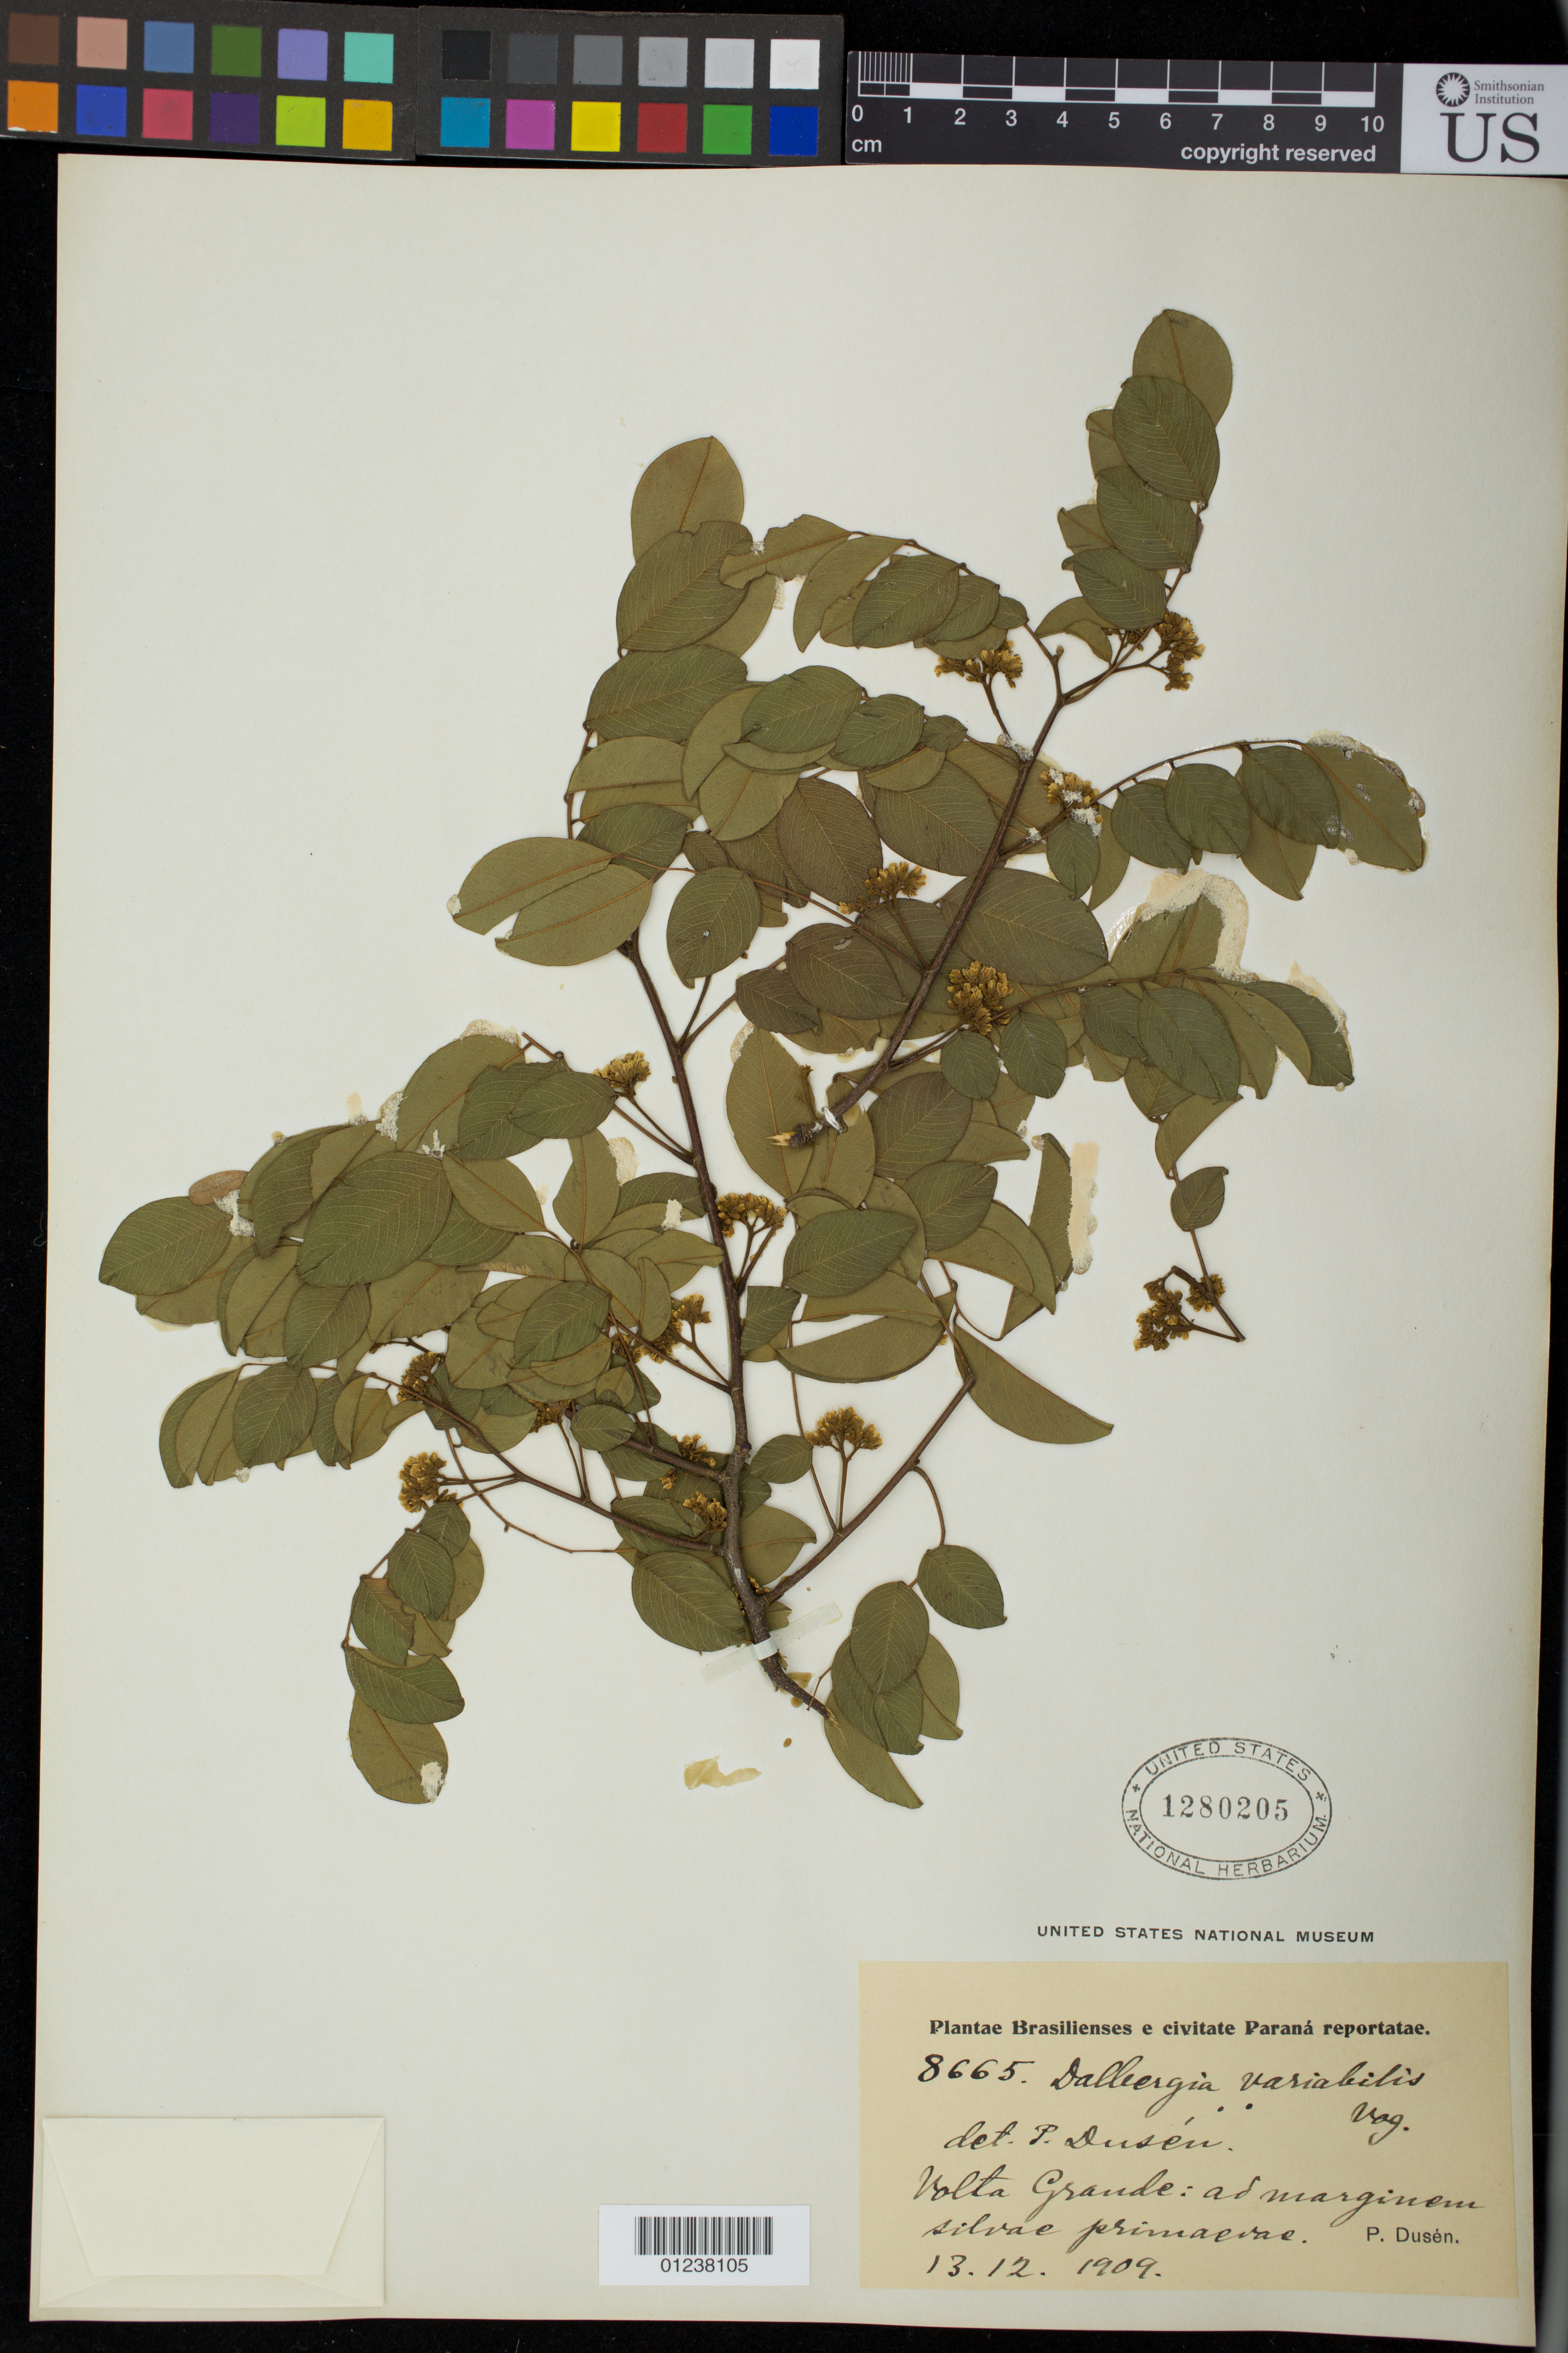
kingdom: Plantae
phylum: Tracheophyta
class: Magnoliopsida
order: Fabales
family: Fabaceae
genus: Dalbergia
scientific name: Dalbergia frutescens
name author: (Vell.) Britton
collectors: P. Dusén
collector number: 8665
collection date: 1909-12-13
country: Brazil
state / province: Minas Gerais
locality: Volta Grande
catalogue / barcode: US 1280205